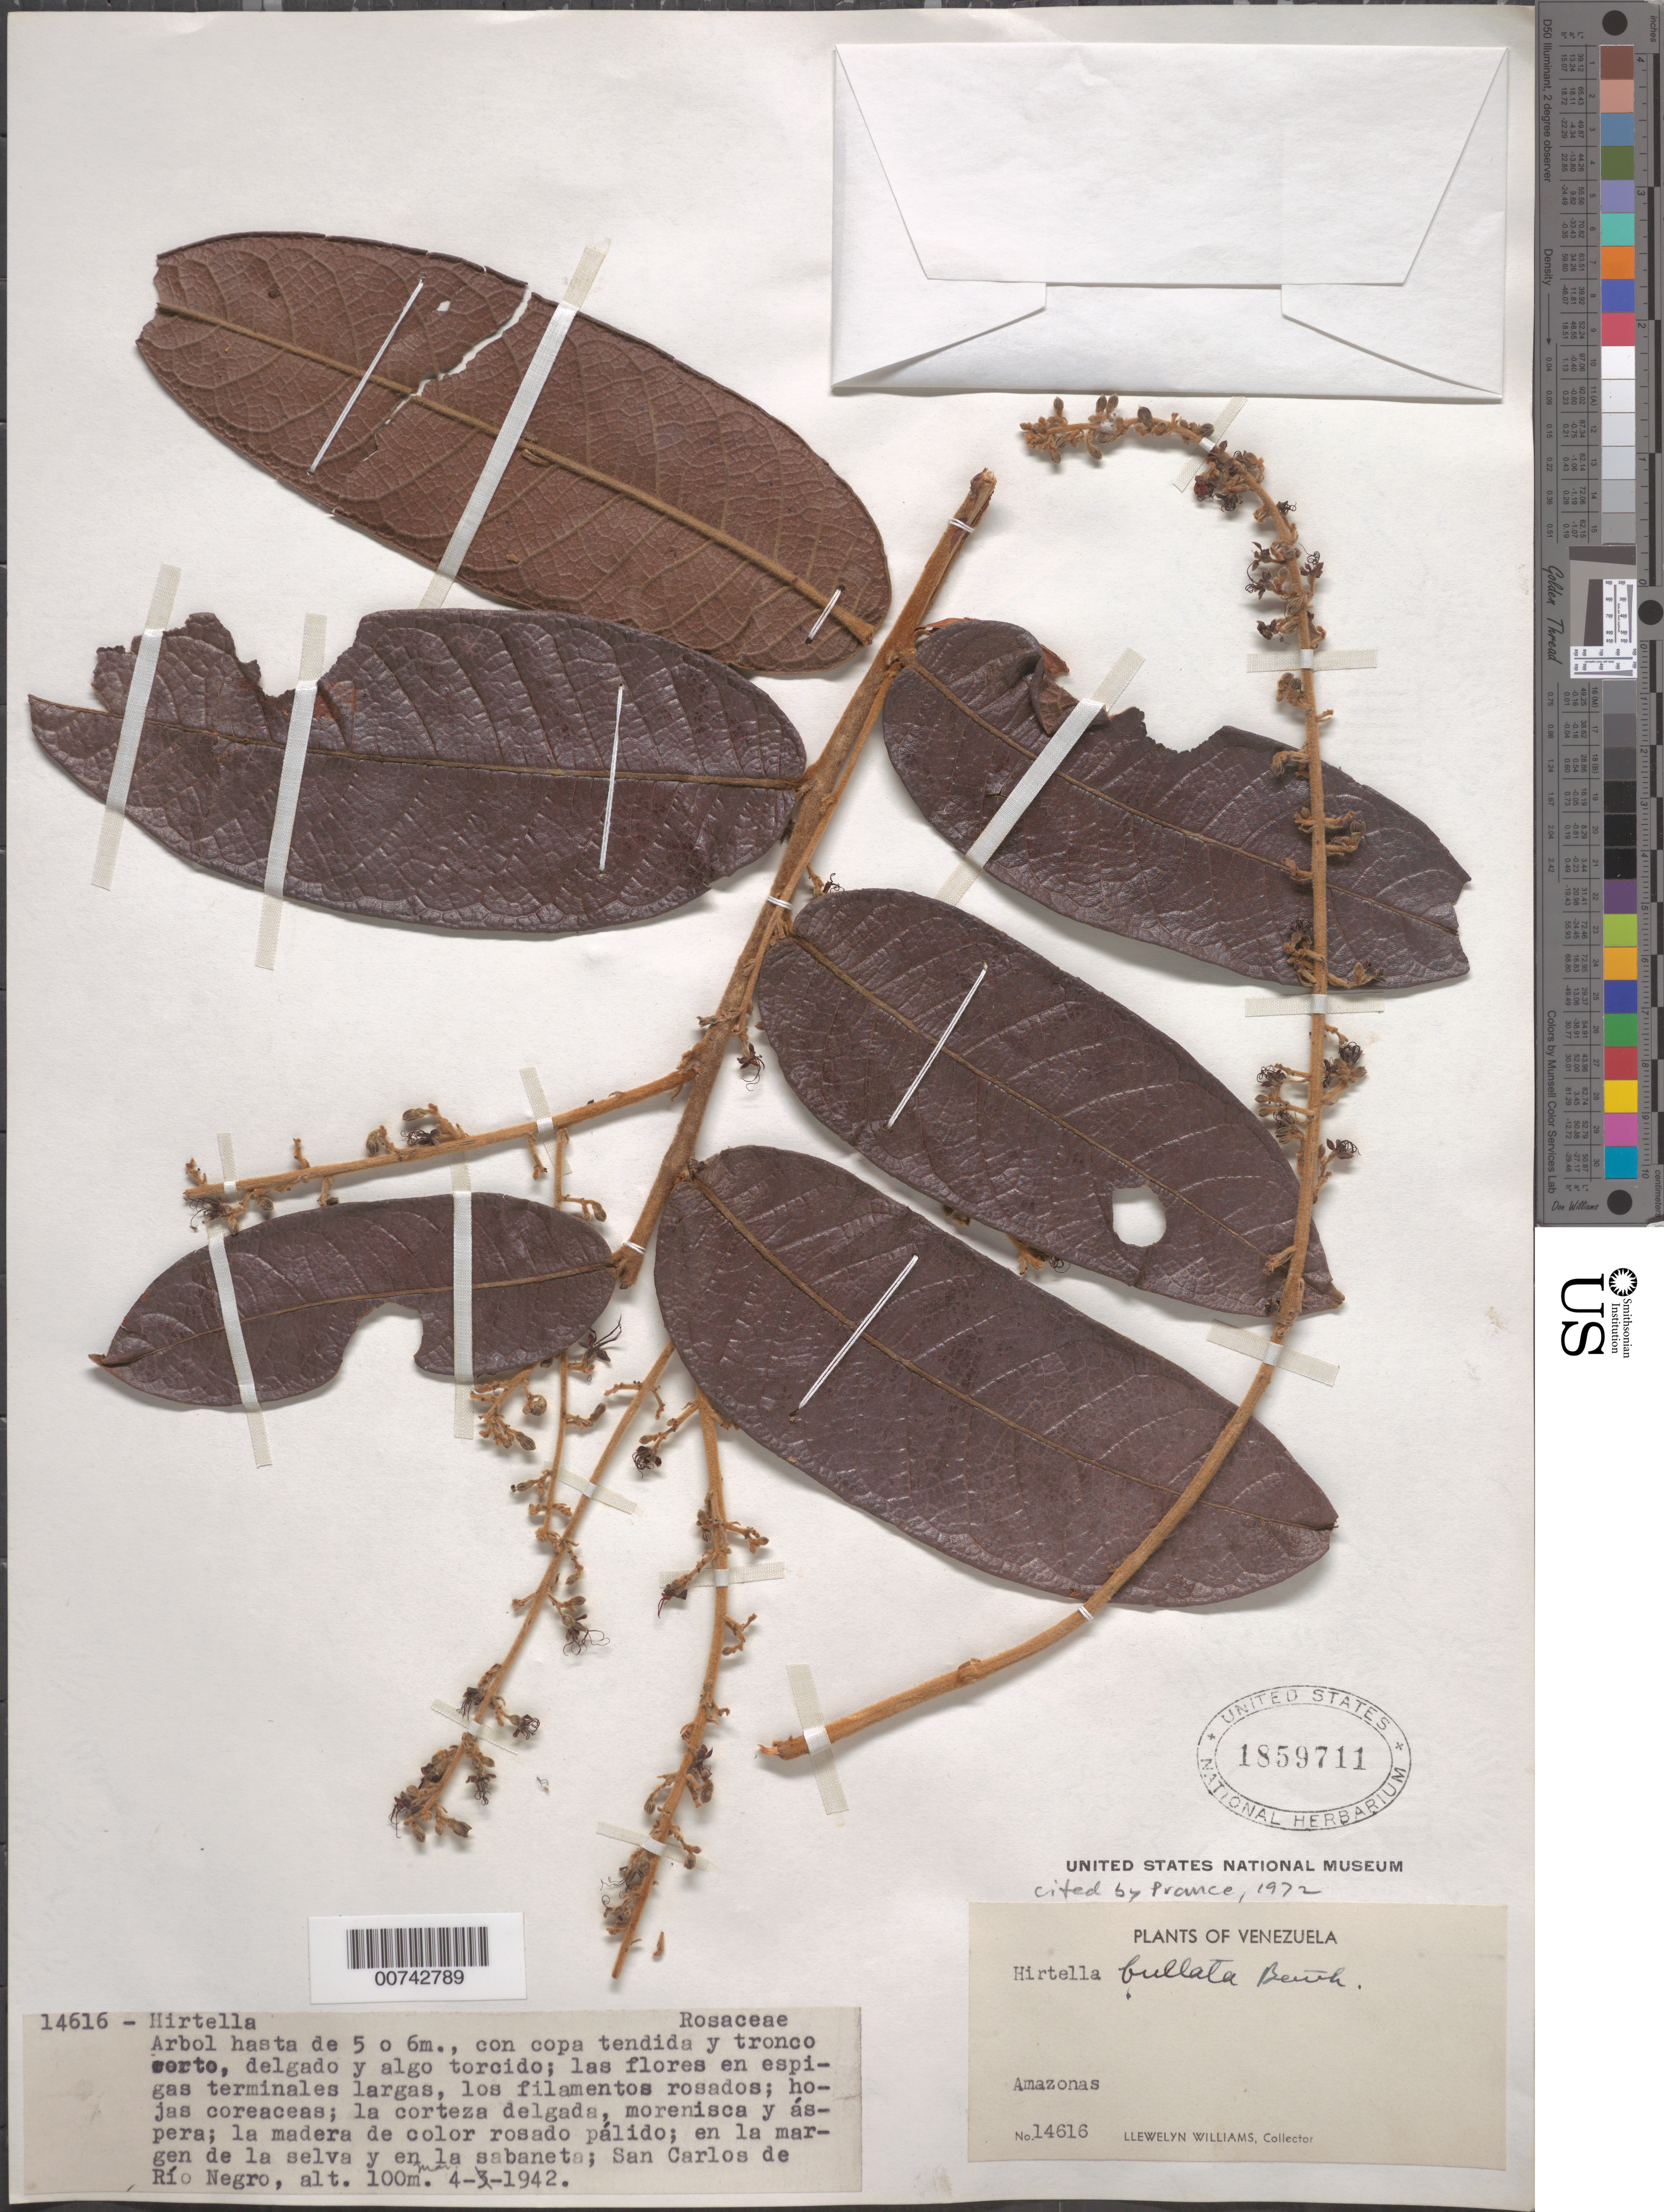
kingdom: Plantae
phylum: Tracheophyta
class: Magnoliopsida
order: Malpighiales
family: Chrysobalanaceae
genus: Hirtella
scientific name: Hirtella bullata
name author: Benth.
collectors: Ll. Williams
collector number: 14616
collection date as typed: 4-Mar-42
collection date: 1942-03-04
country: Venezuela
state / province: Amazonas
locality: San Carlos de Río Negro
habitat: Forest margin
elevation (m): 100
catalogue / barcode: US 1859711